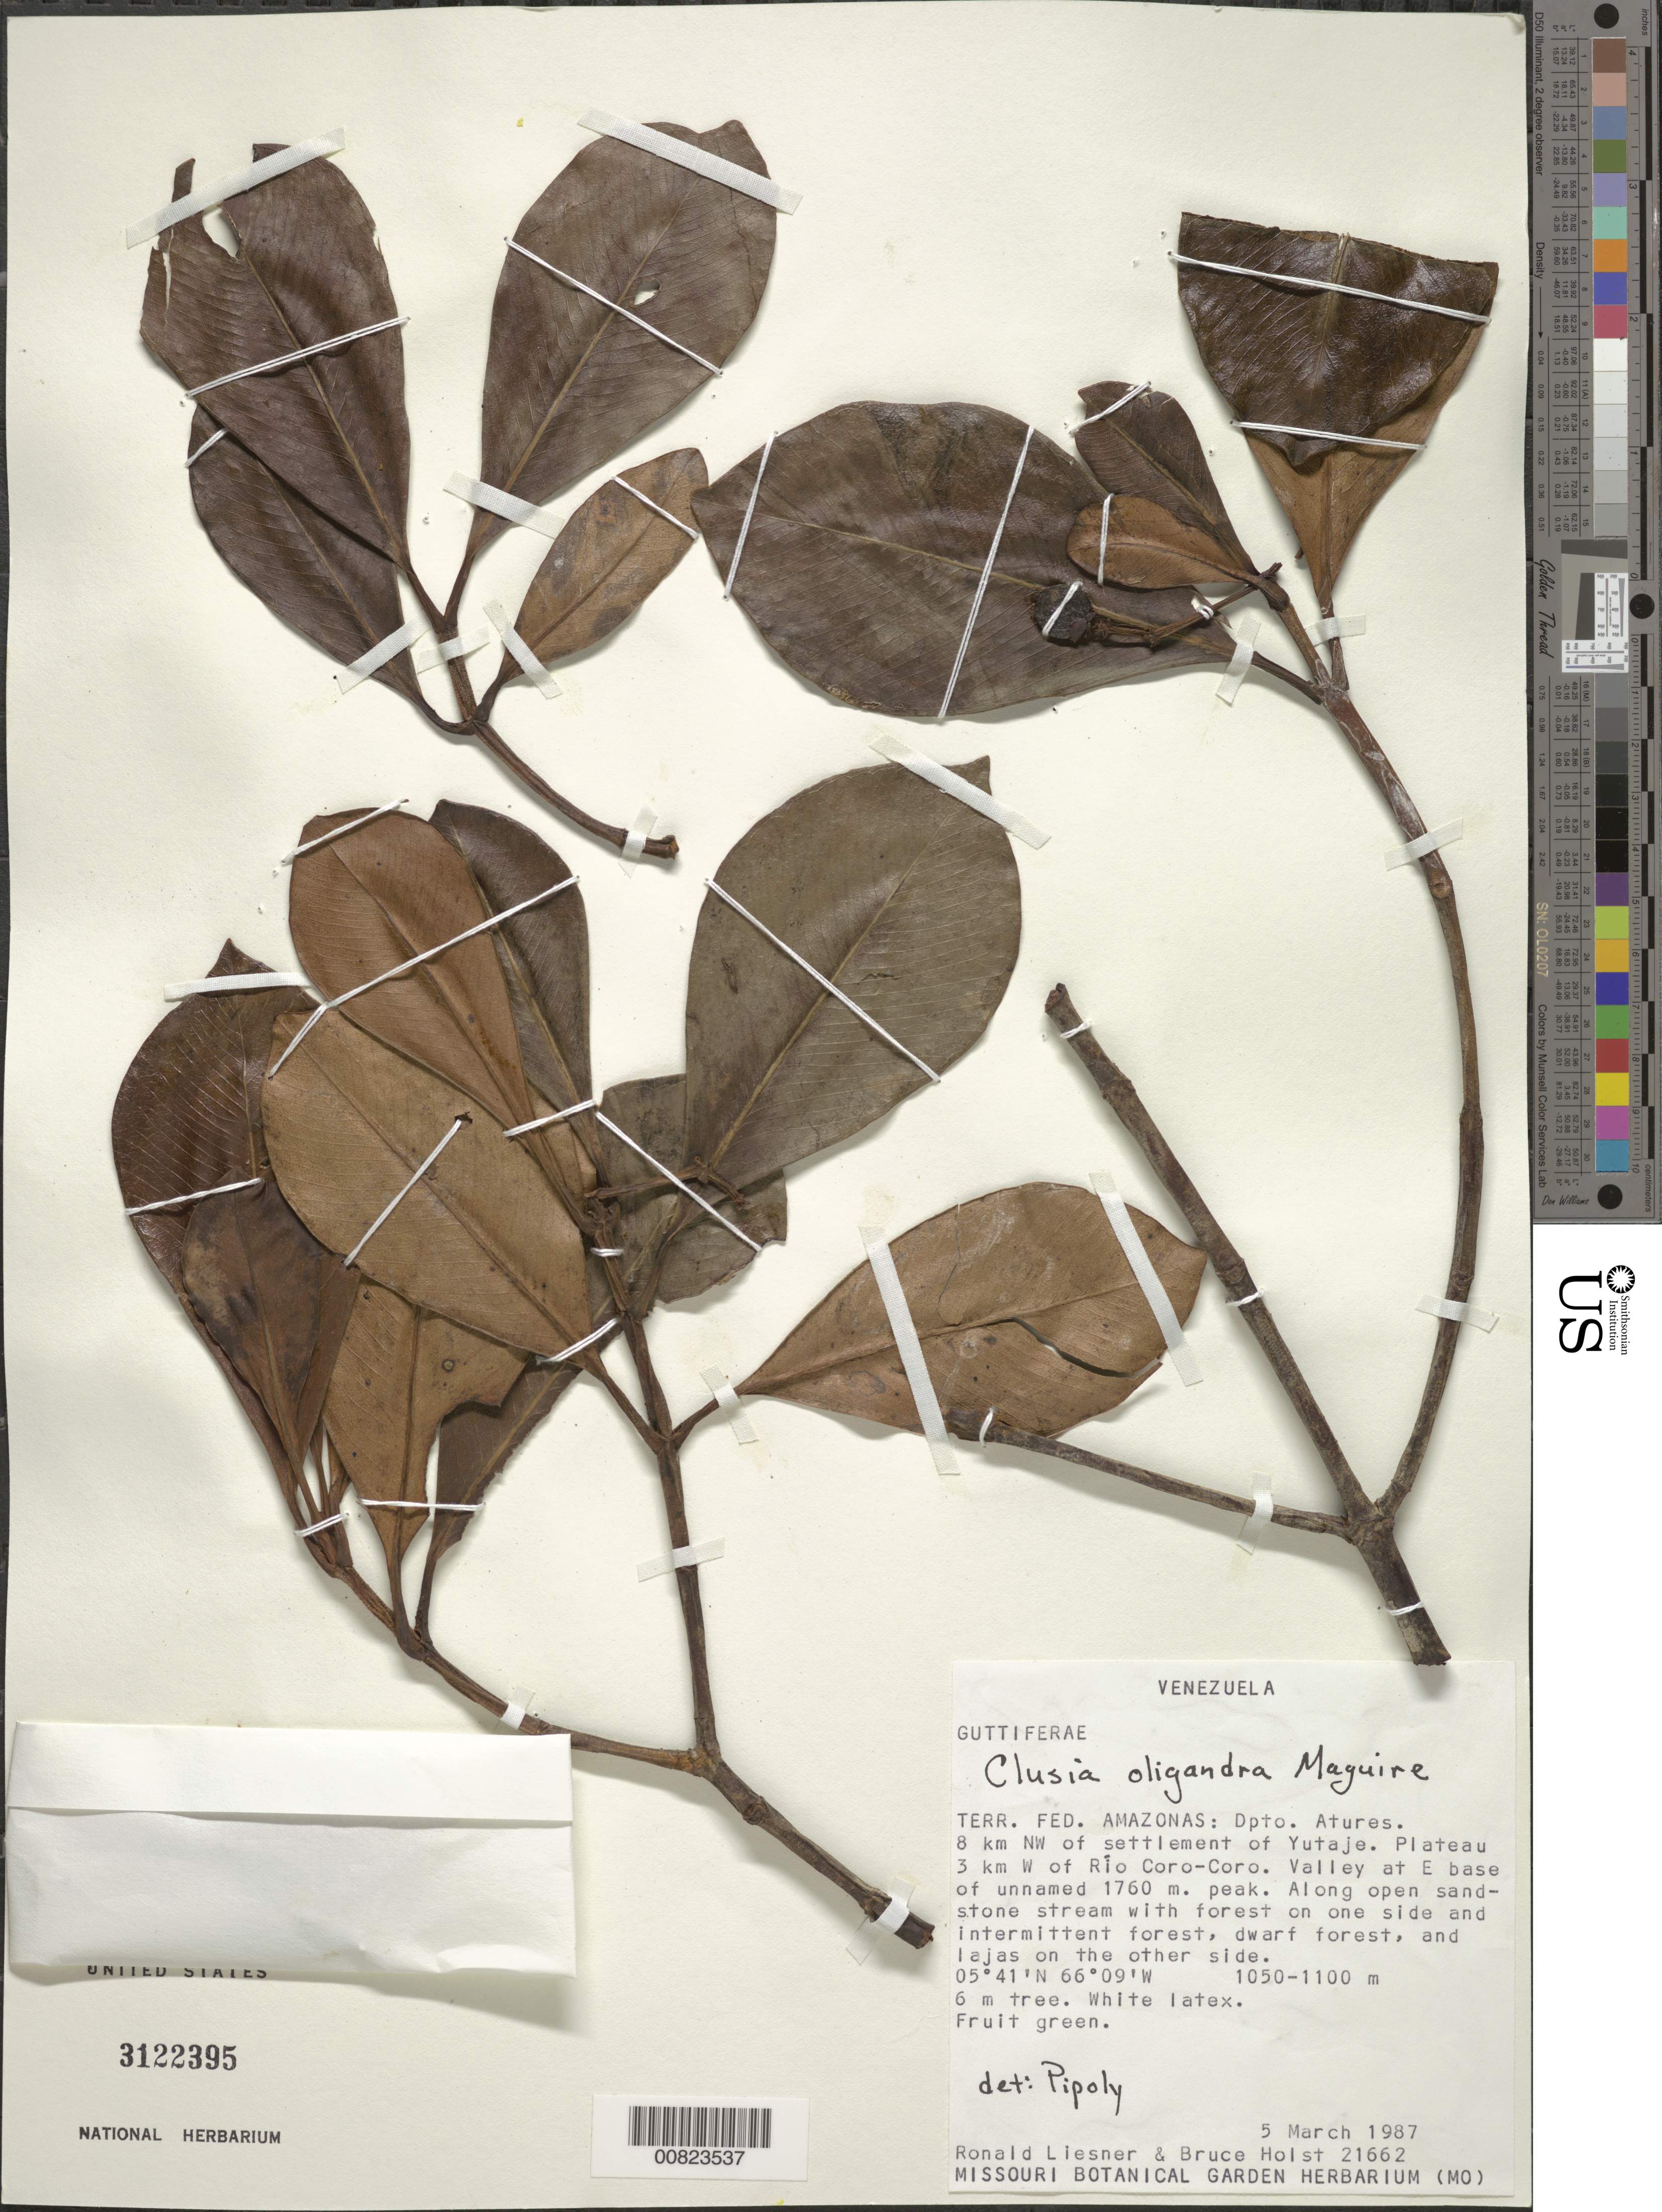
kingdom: Plantae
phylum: Tracheophyta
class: Magnoliopsida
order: Malpighiales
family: Clusiaceae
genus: Clusia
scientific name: Clusia oligandra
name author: Maguire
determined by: Pipoly, J. J., III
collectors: R. L. Liesner & B. Holst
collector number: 21662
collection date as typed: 5-Mar-87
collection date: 1987-03-05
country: Venezuela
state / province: Amazonas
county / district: Atures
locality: Yutajé settlement, 8 km NW of; 4 km W of Río Coro-Coro, W of Serrania de Yutajé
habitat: Along open sand-stone stream with forest on one side and intermittent forest, dwarf forest, and lajas on the other side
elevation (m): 1050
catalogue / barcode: US 3122395